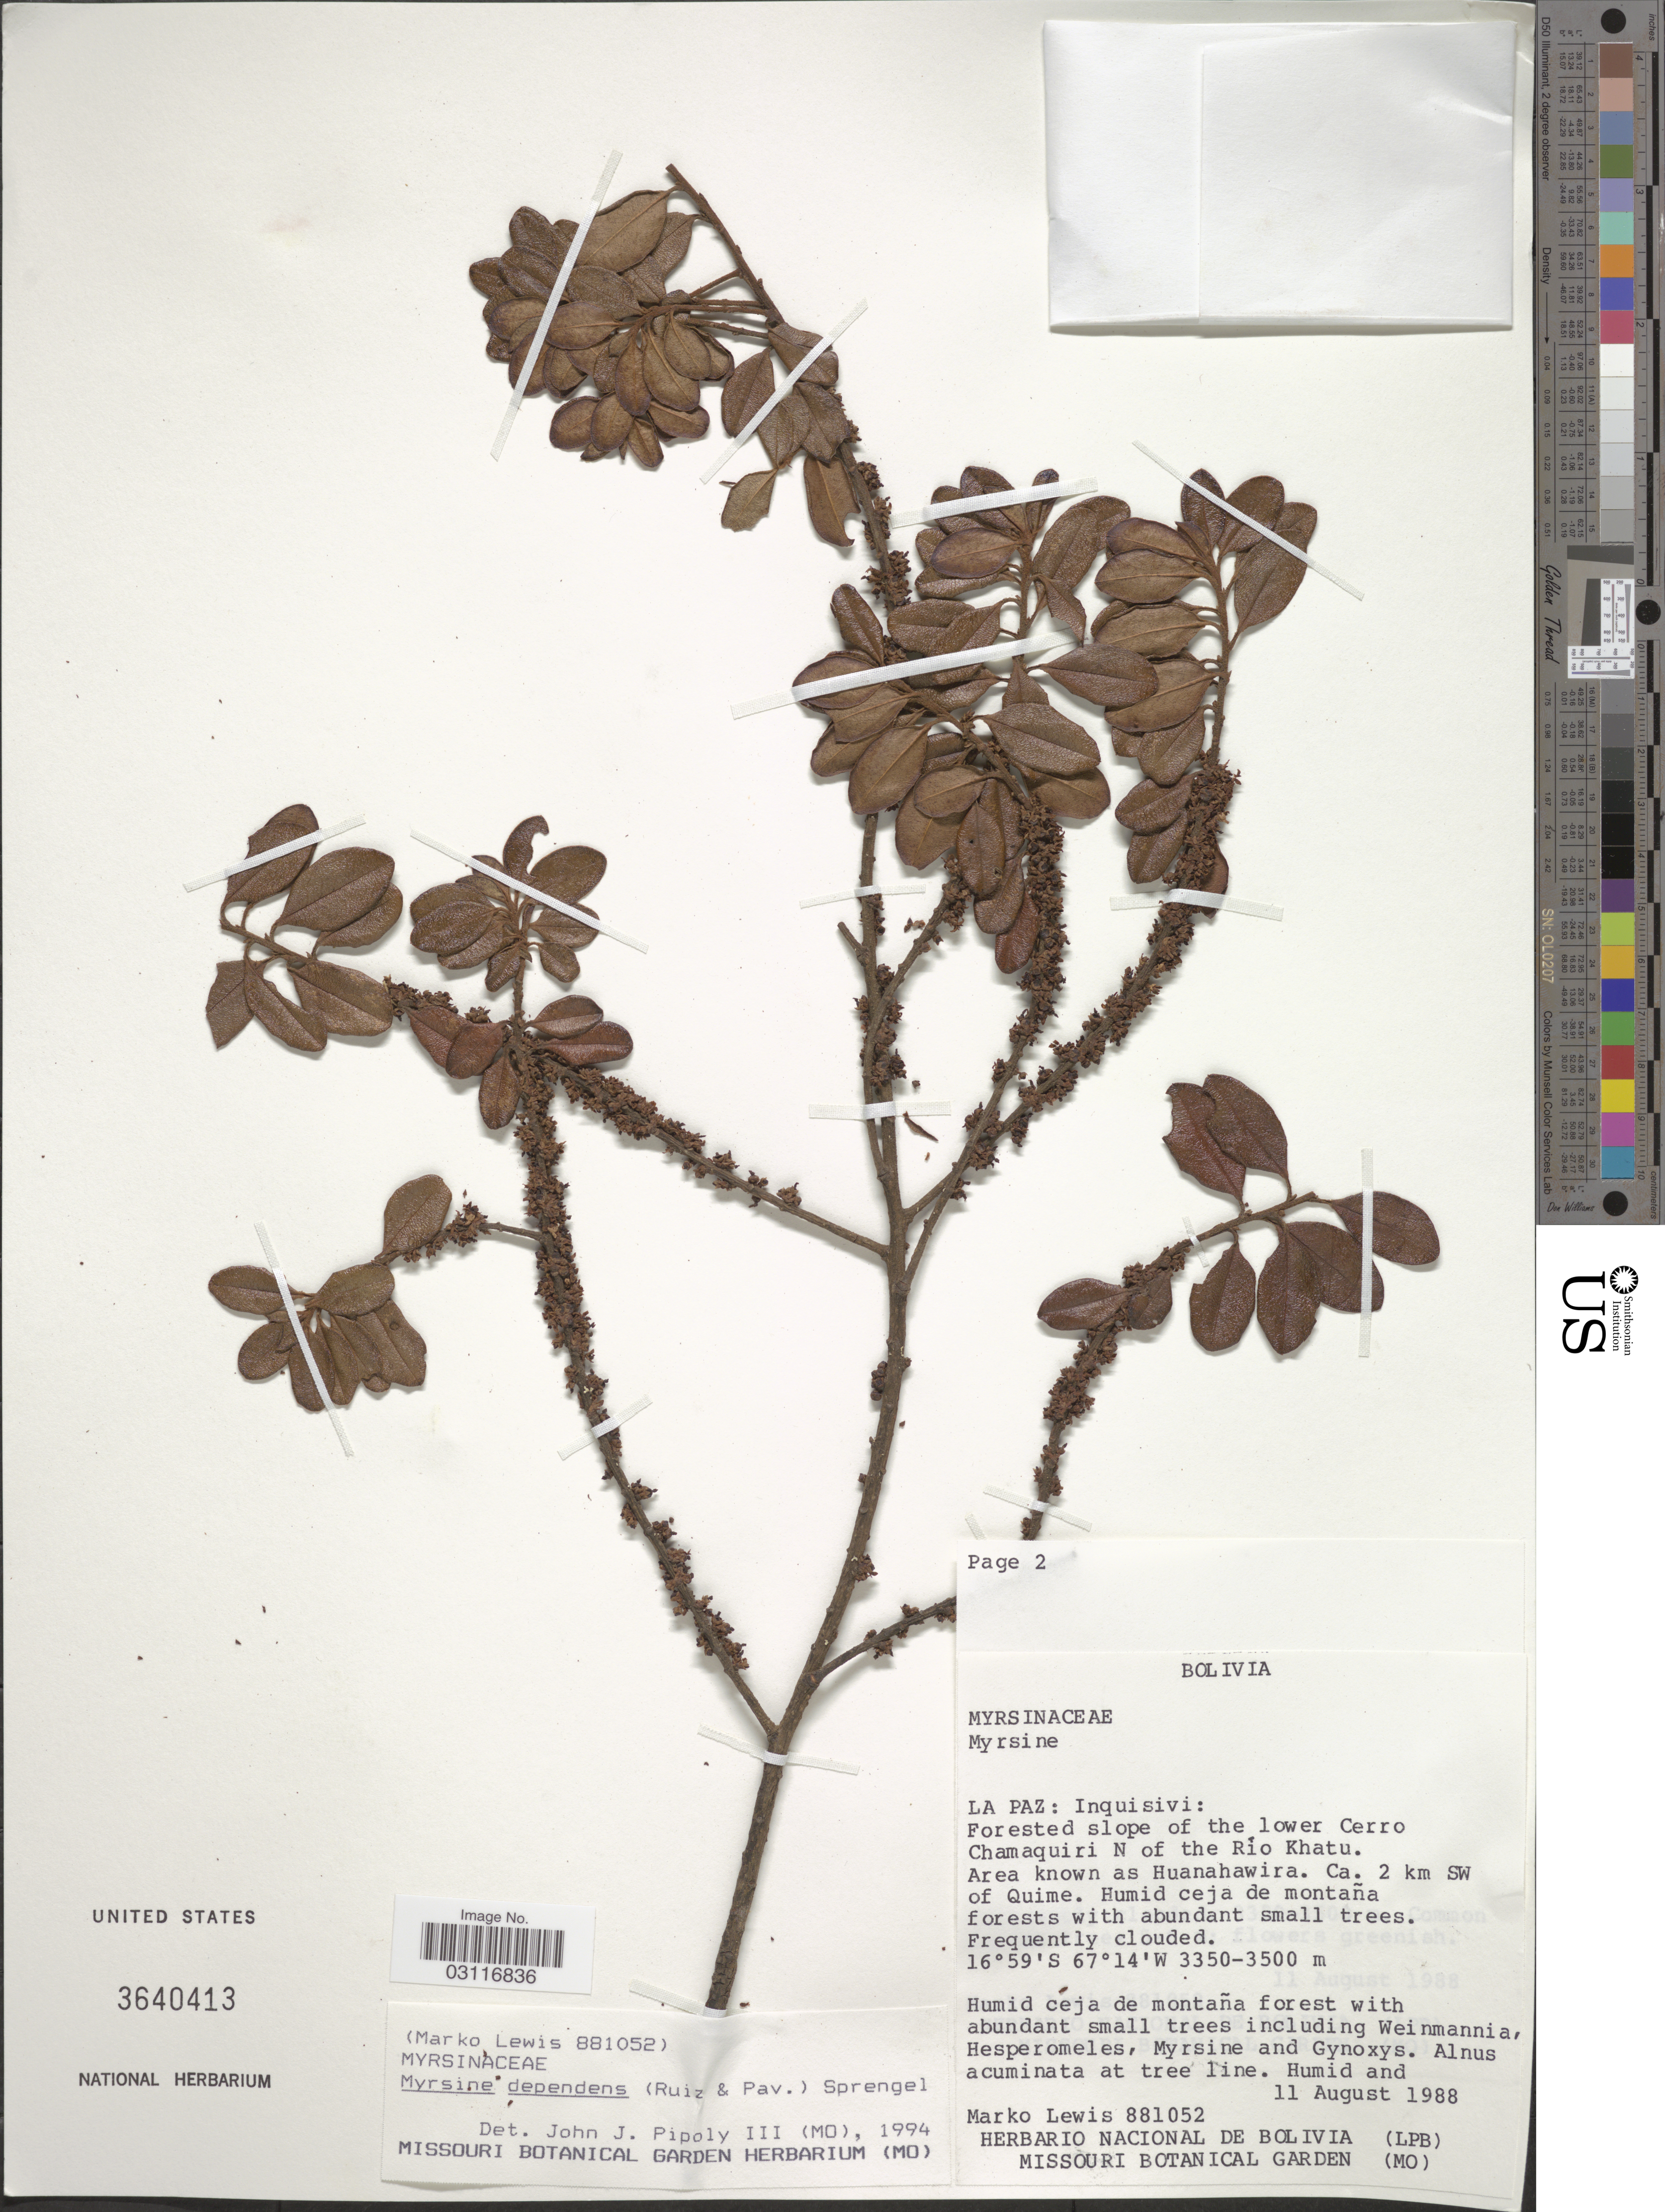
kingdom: Plantae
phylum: Tracheophyta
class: Magnoliopsida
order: Ericales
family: Primulaceae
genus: Myrsine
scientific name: Myrsine dependens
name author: (Ruiz & Pav.) Spreng.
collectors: M. Lewis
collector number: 881052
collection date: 1988-08-11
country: Bolivia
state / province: La Paz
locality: Inquisivi: Forested slope of the lower Cerro Chamaquiri N of the Río Khatu. Area known as Huanahawira. Ca. 2 km SW of Quime.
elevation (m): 3350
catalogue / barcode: US 3640413